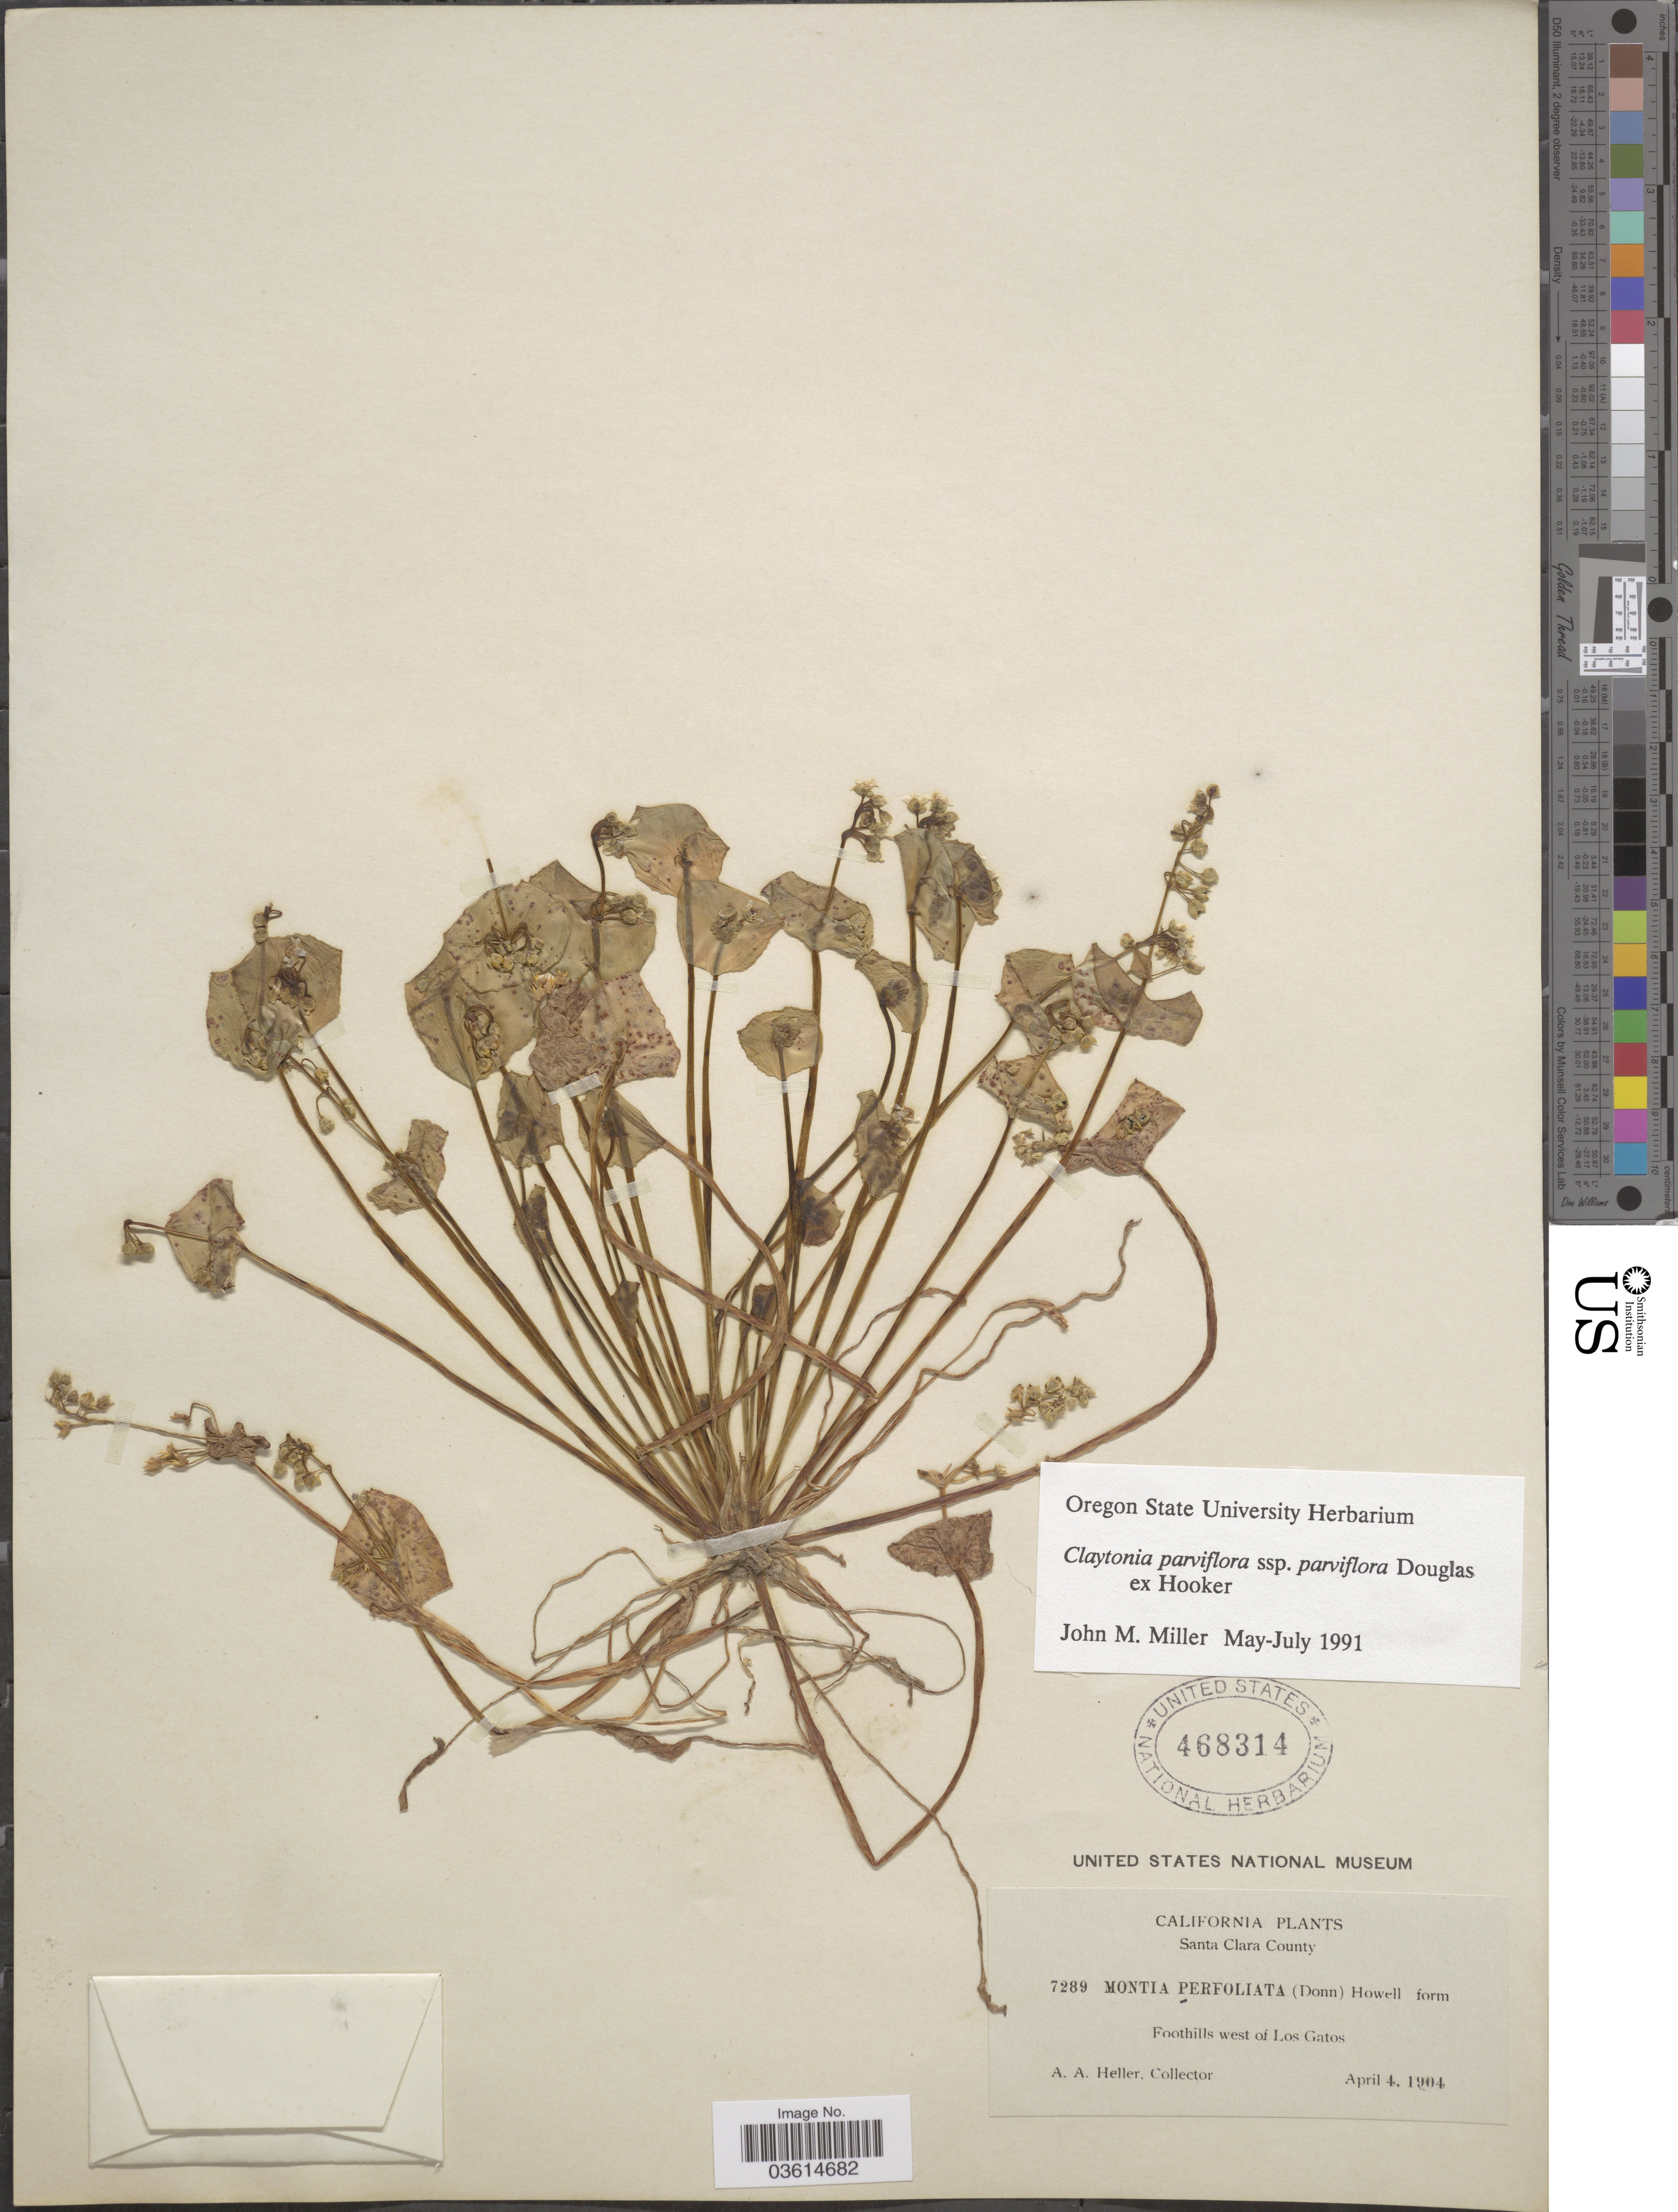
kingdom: Plantae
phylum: Tracheophyta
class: Magnoliopsida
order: Caryophyllales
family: Montiaceae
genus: Claytonia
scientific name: Claytonia parviflora subsp. parviflora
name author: Douglas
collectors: A. A. Heller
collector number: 7289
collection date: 1904-04-04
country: United States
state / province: California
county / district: Santa Clara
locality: Santa Clara County. Foothills west of Los Gatos.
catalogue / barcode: US 468314